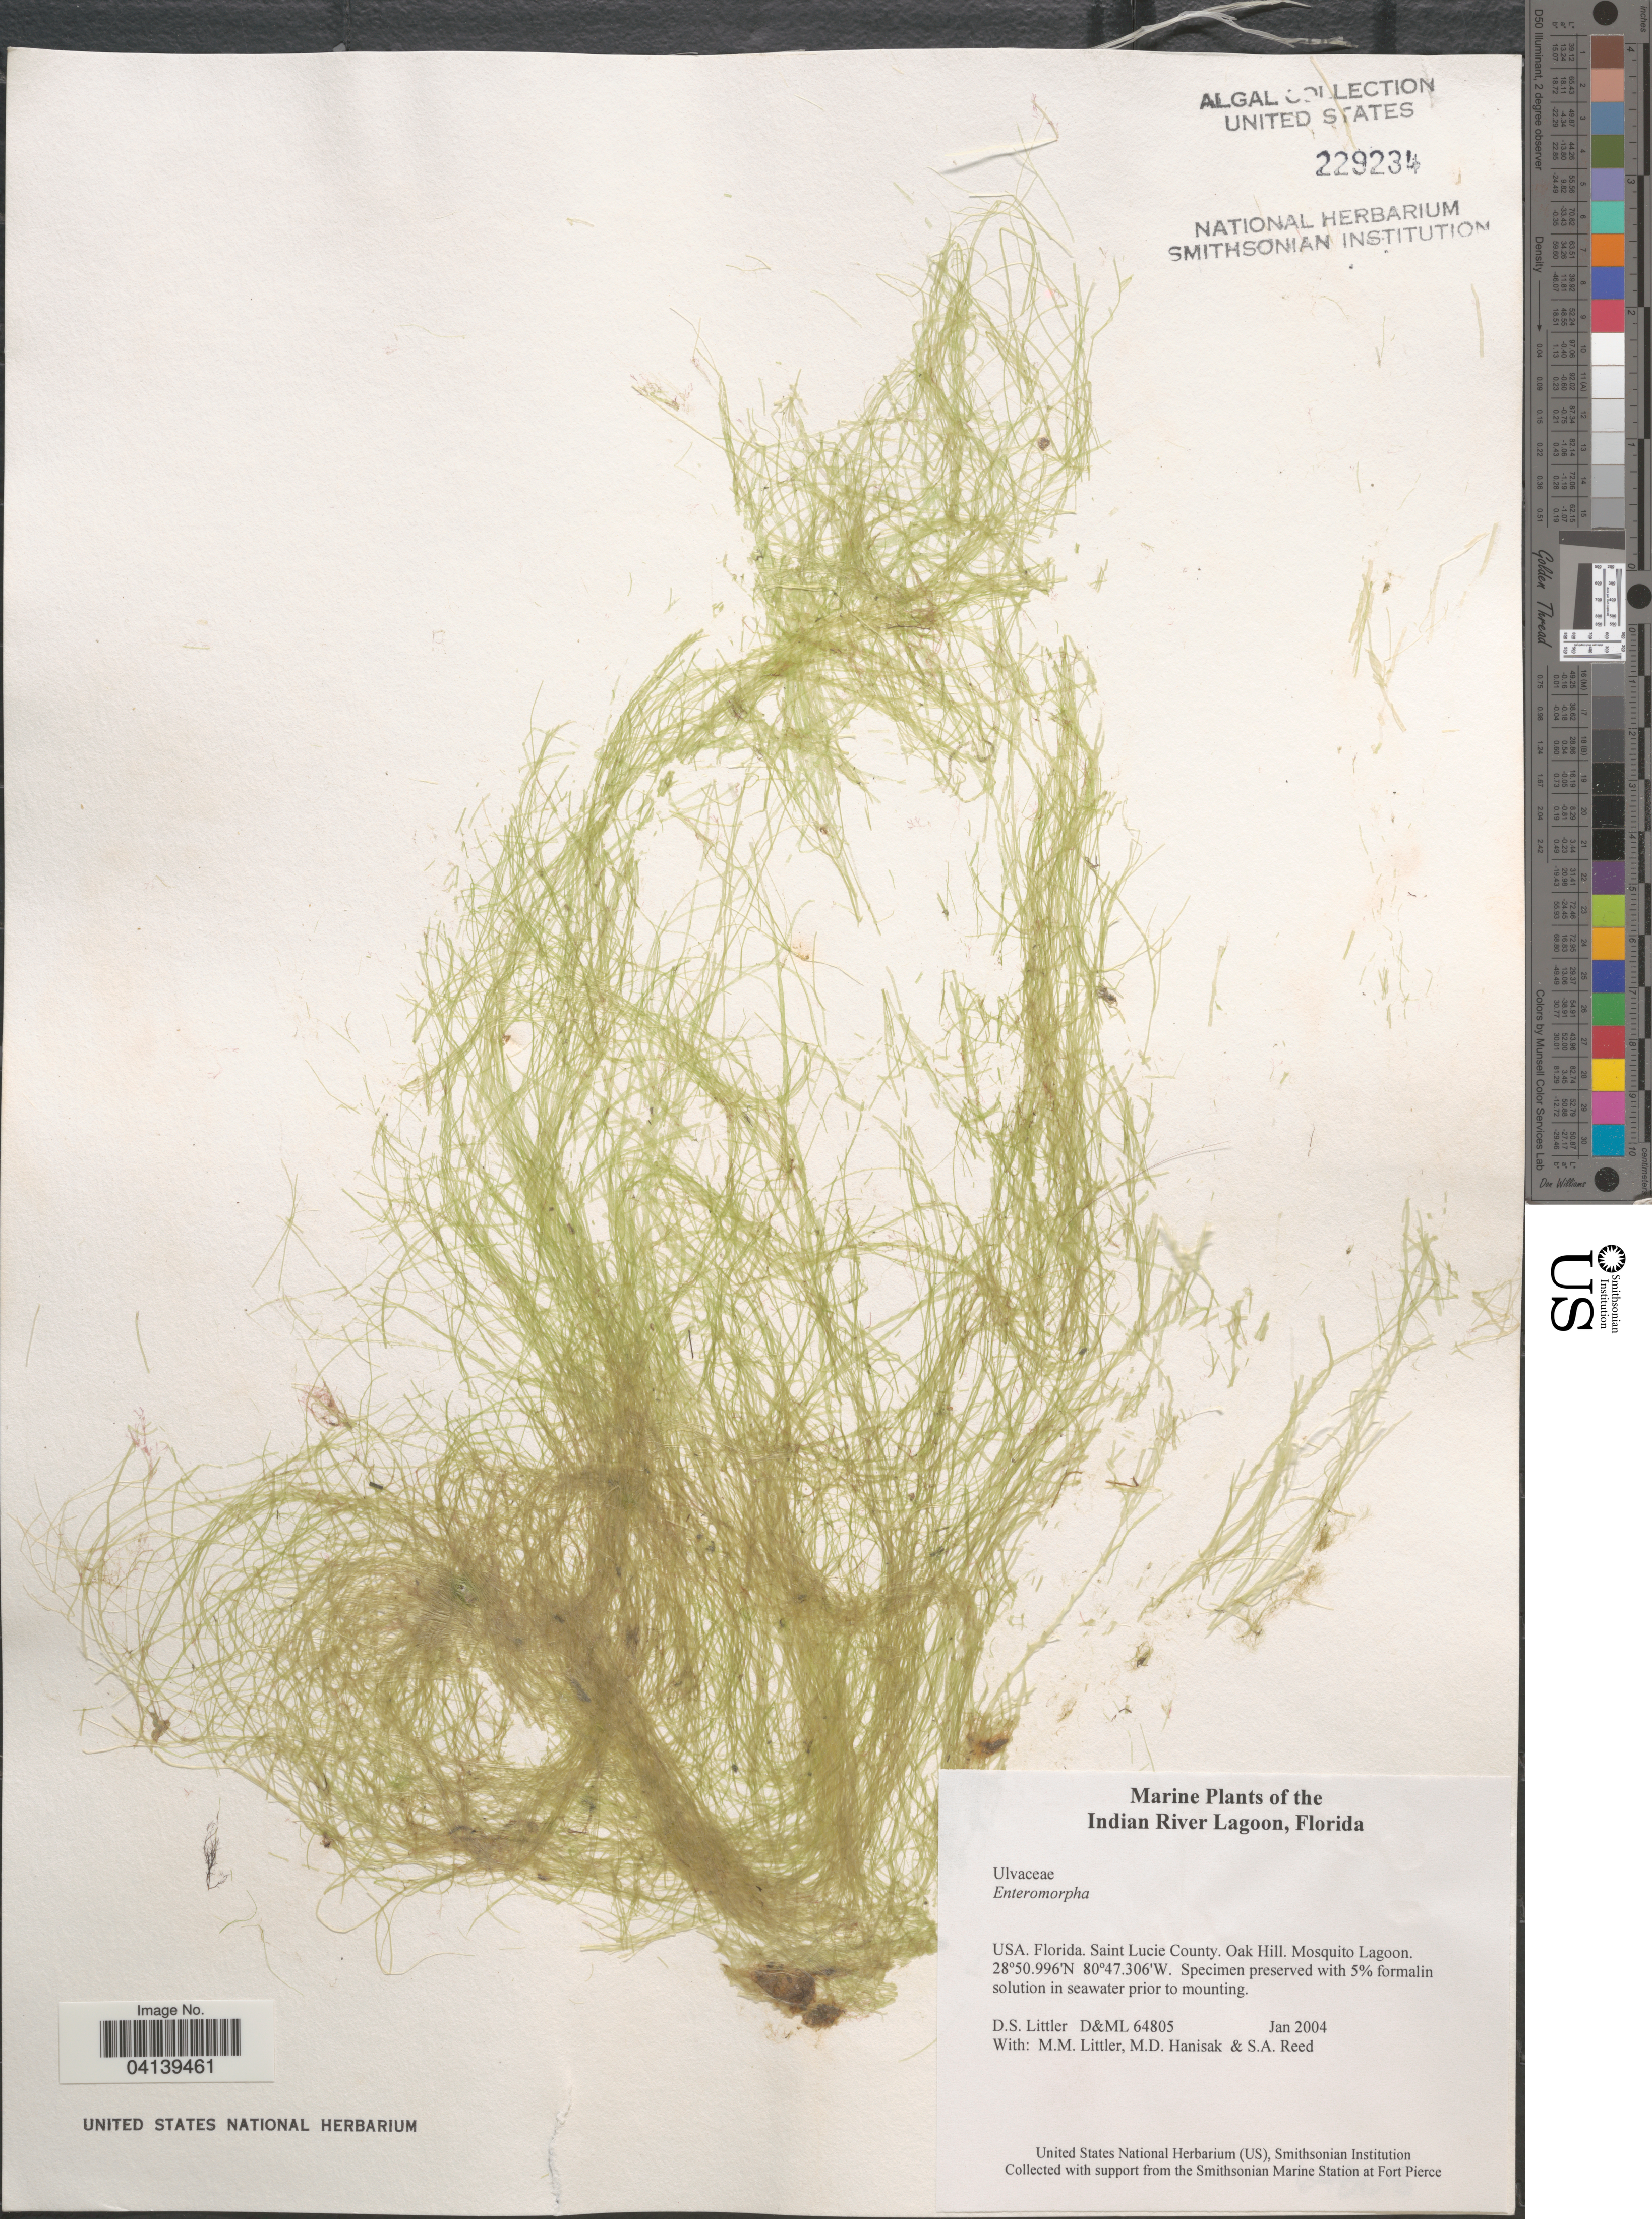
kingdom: Plantae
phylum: Chlorophyta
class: Ulvophyceae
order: Ulvales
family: Ulvaceae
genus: Ulva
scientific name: Ulva sp.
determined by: Algae name updating Project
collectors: D. S. Littler, M. Hanisak & S. Reed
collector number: D&ML64805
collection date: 2004-01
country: United States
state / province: Florida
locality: Indian River Lagoon. Saint Lucie County. Oak Hill. Mosquito Lagoon.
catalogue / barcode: US 229234